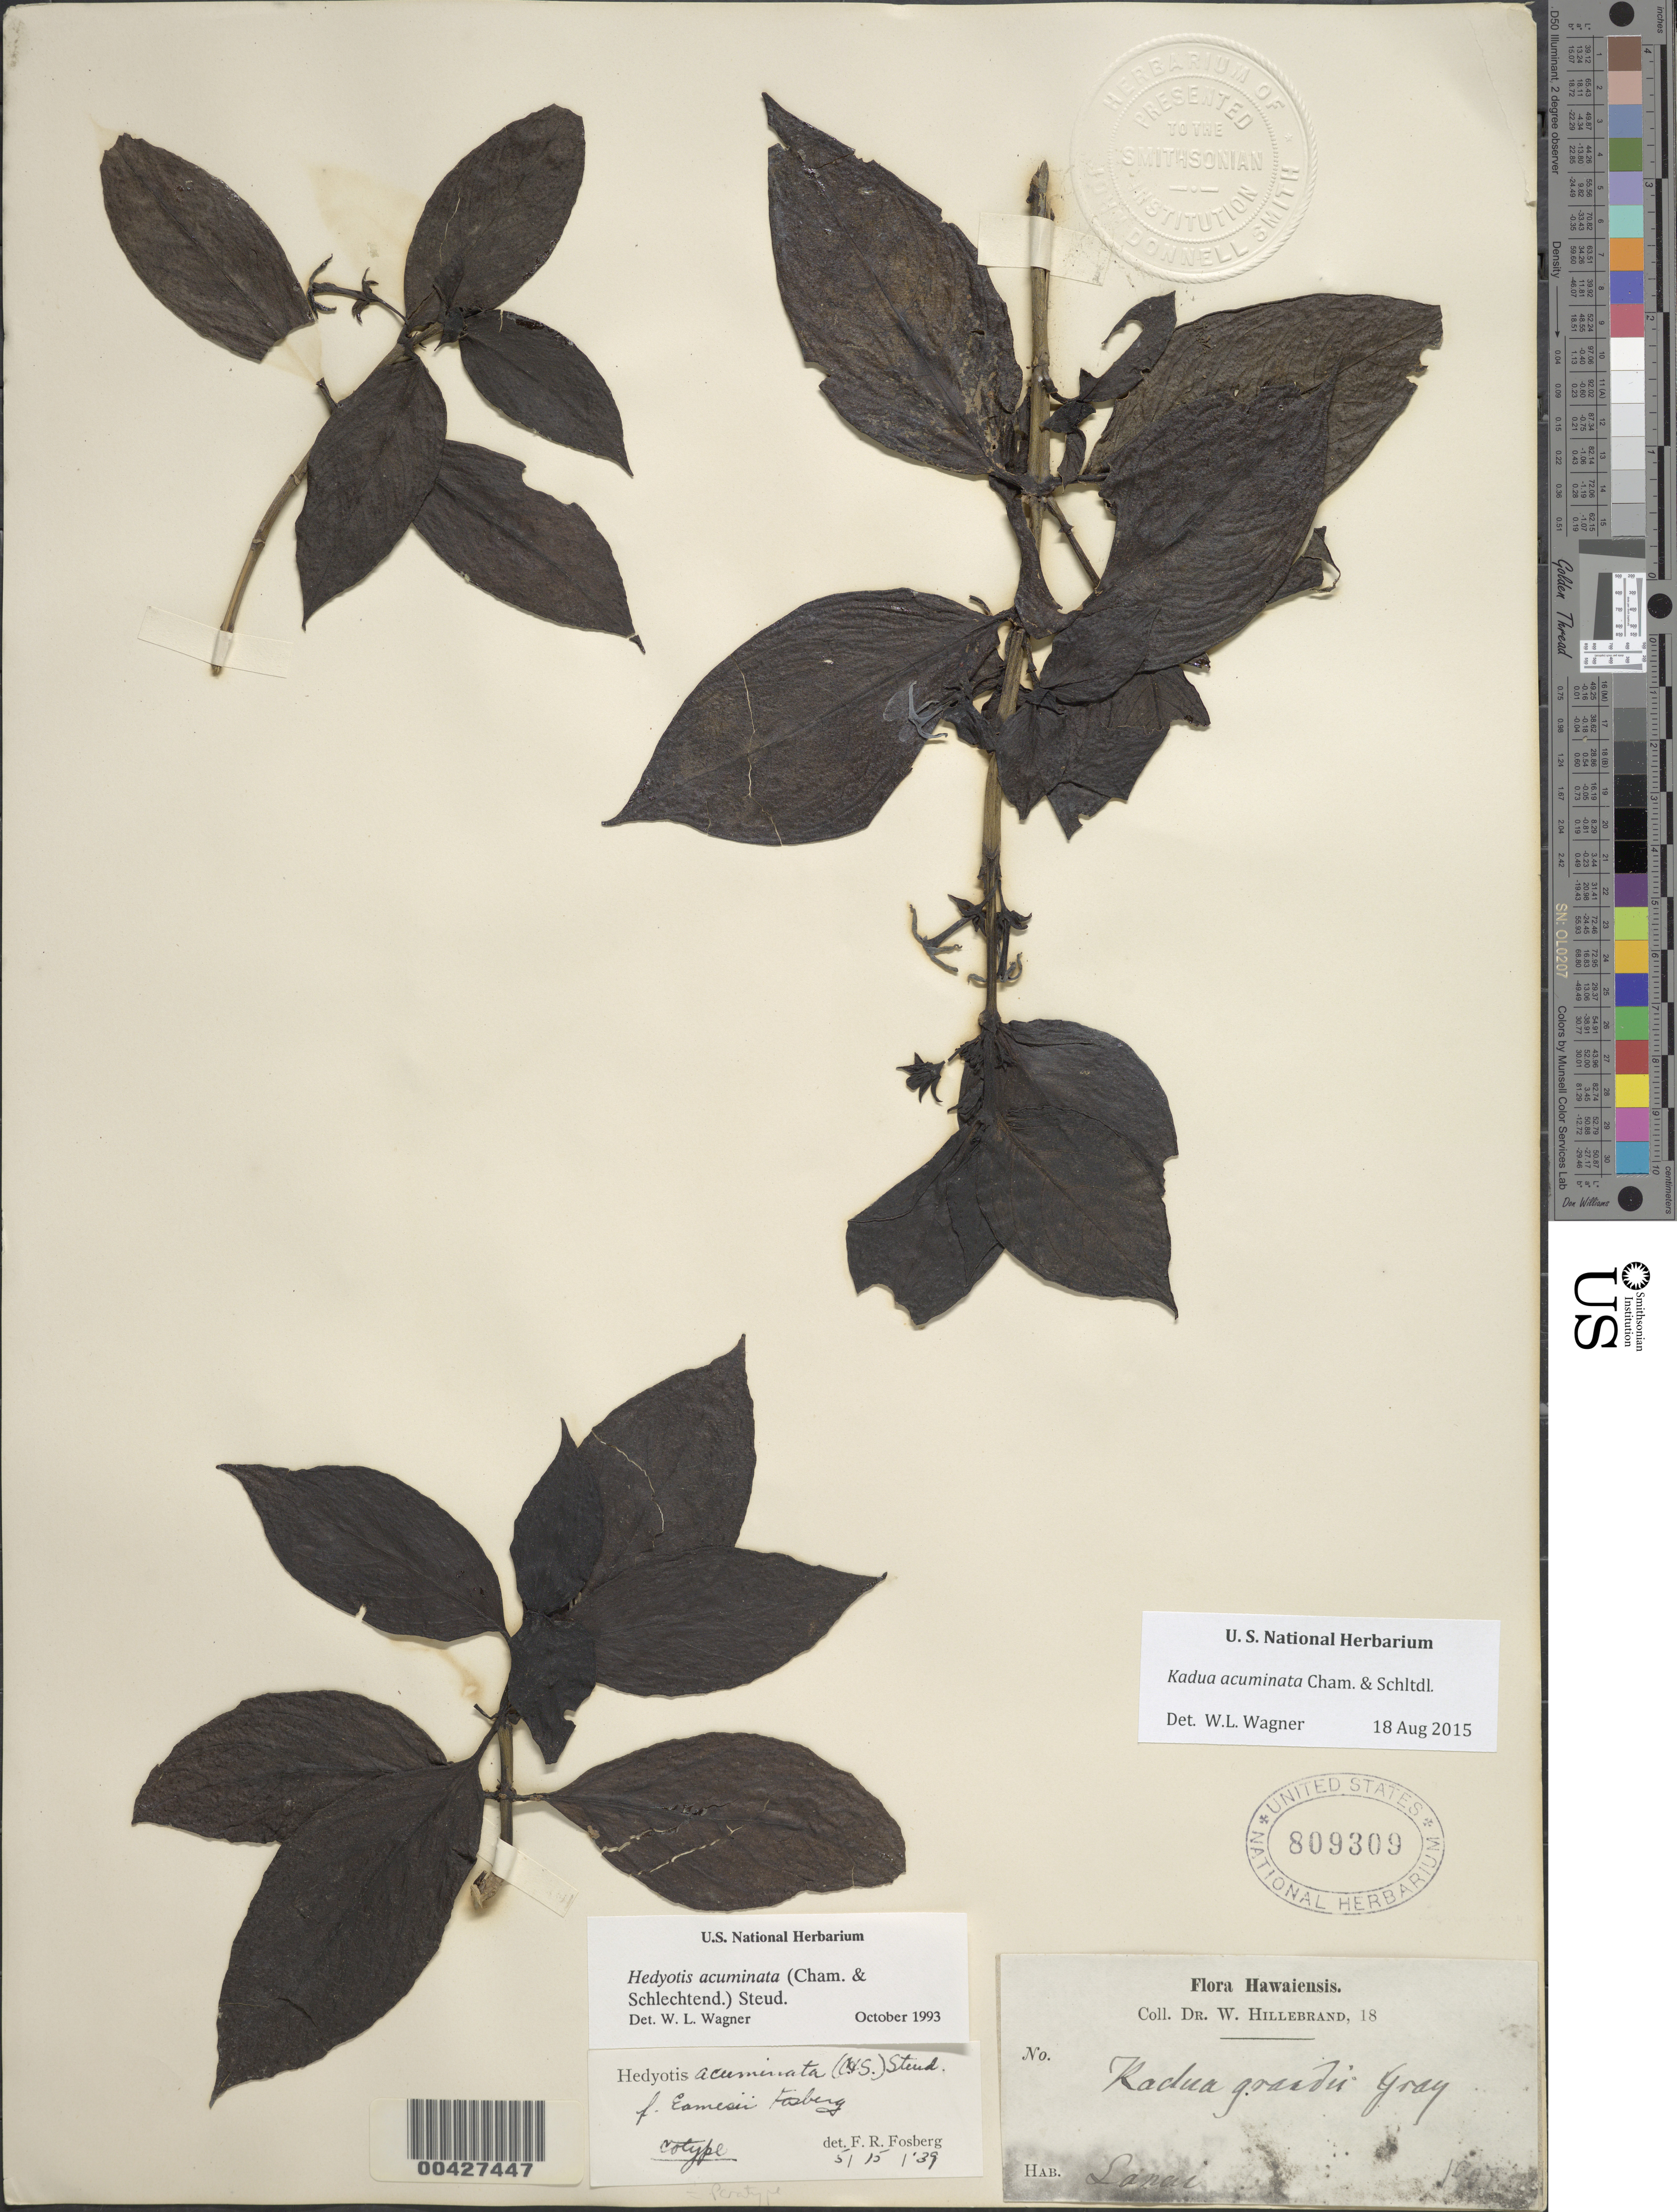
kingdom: Plantae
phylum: Tracheophyta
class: Magnoliopsida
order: Gentianales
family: Rubiaceae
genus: Kadua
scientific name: Kadua acuminata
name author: Cham. & Schltdl.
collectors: W. Hillebrand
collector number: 1907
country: United States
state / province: Hawaii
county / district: Maui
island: Lana'i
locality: Lanai.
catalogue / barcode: US 809309